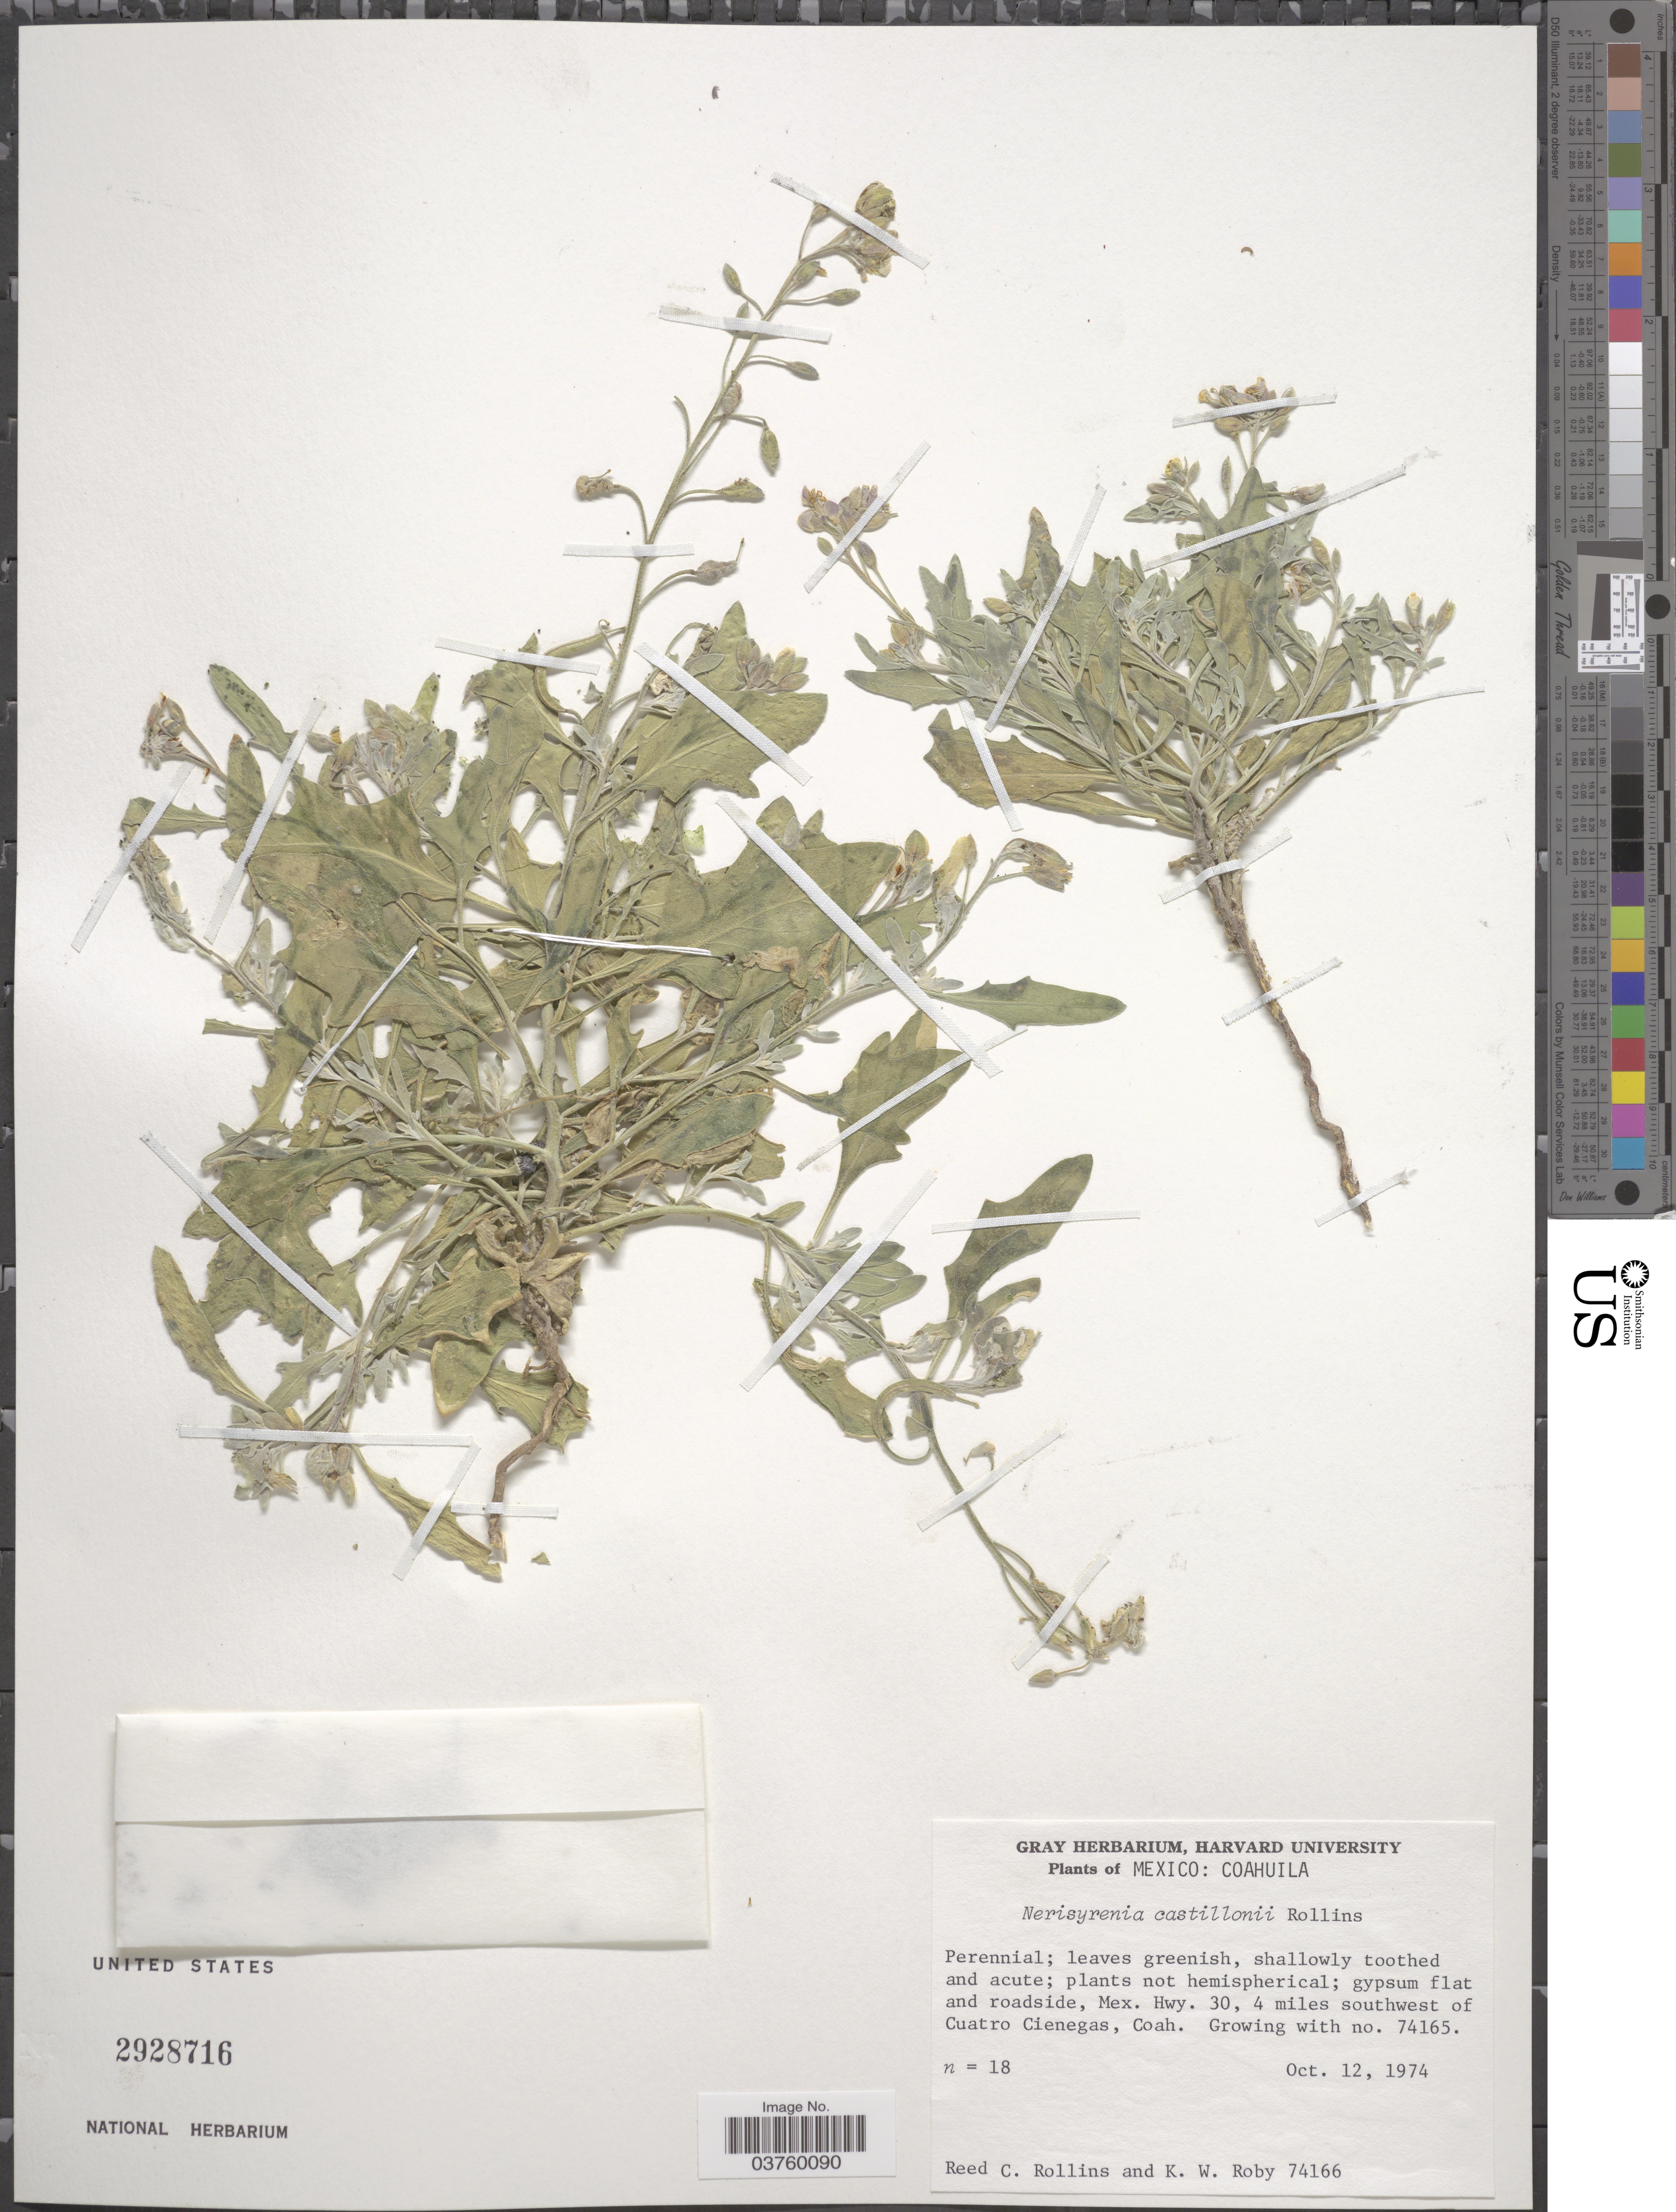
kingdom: Plantae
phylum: Tracheophyta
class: Magnoliopsida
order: Brassicales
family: Brassicaceae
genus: Nerisyrenia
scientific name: Nerisyrenia castillonii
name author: Rollins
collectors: R. C. Rollins & K. W. Roby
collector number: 74166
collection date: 1974-10-12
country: Mexico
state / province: Coahuila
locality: Gypsum flat on roadside, Mex. Hwy. 30, 4 miles southwest of Cuatro Cienegas.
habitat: gypsum flat and roadside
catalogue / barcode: US 2928716